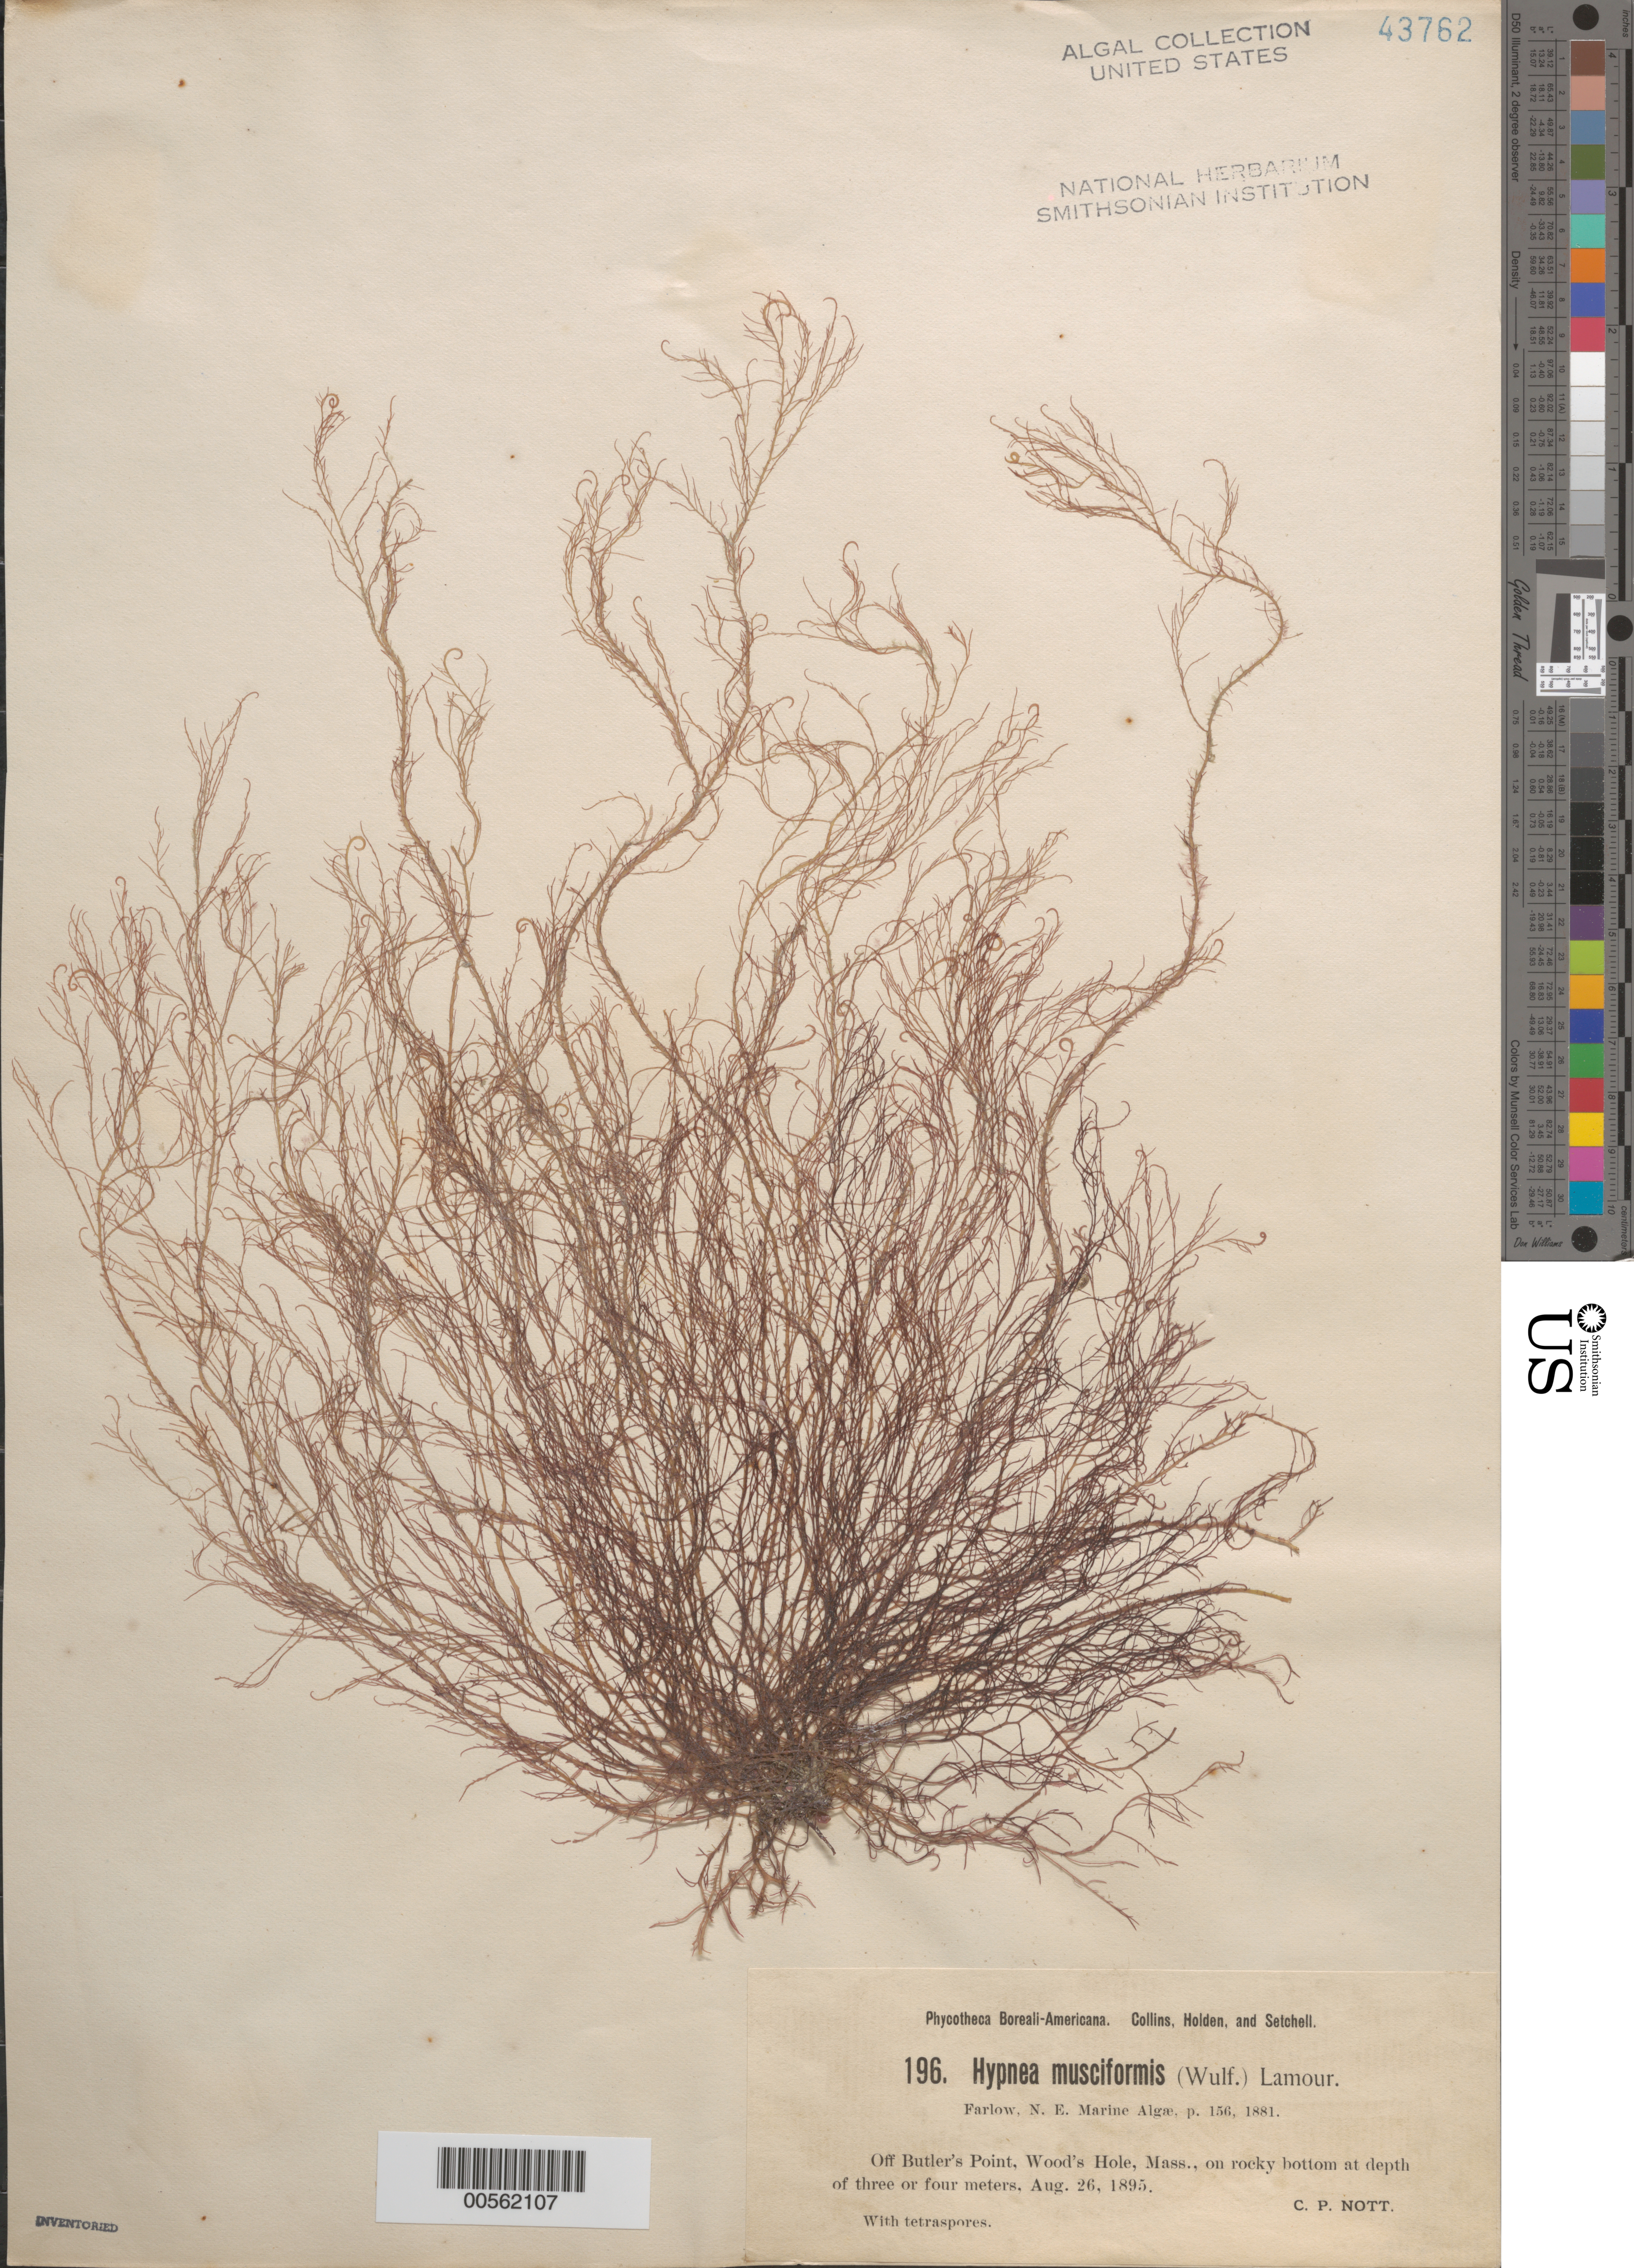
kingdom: Plantae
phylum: Rhodophyta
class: Florideophyceae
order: Gigartinales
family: Cystocloniaceae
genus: Hypnea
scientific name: Hypnea musciformis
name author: (Wulfen) J.V.Lamouroux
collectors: C. Nott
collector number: PB-A 196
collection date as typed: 26 Aug 1895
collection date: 1895-08-26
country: United States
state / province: Massachusetts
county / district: Barnstable County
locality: Woods Hole, off Butler's Point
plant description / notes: Collins, Holden & Setchell, Phycotheca Boreali-Americana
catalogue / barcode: US 43762